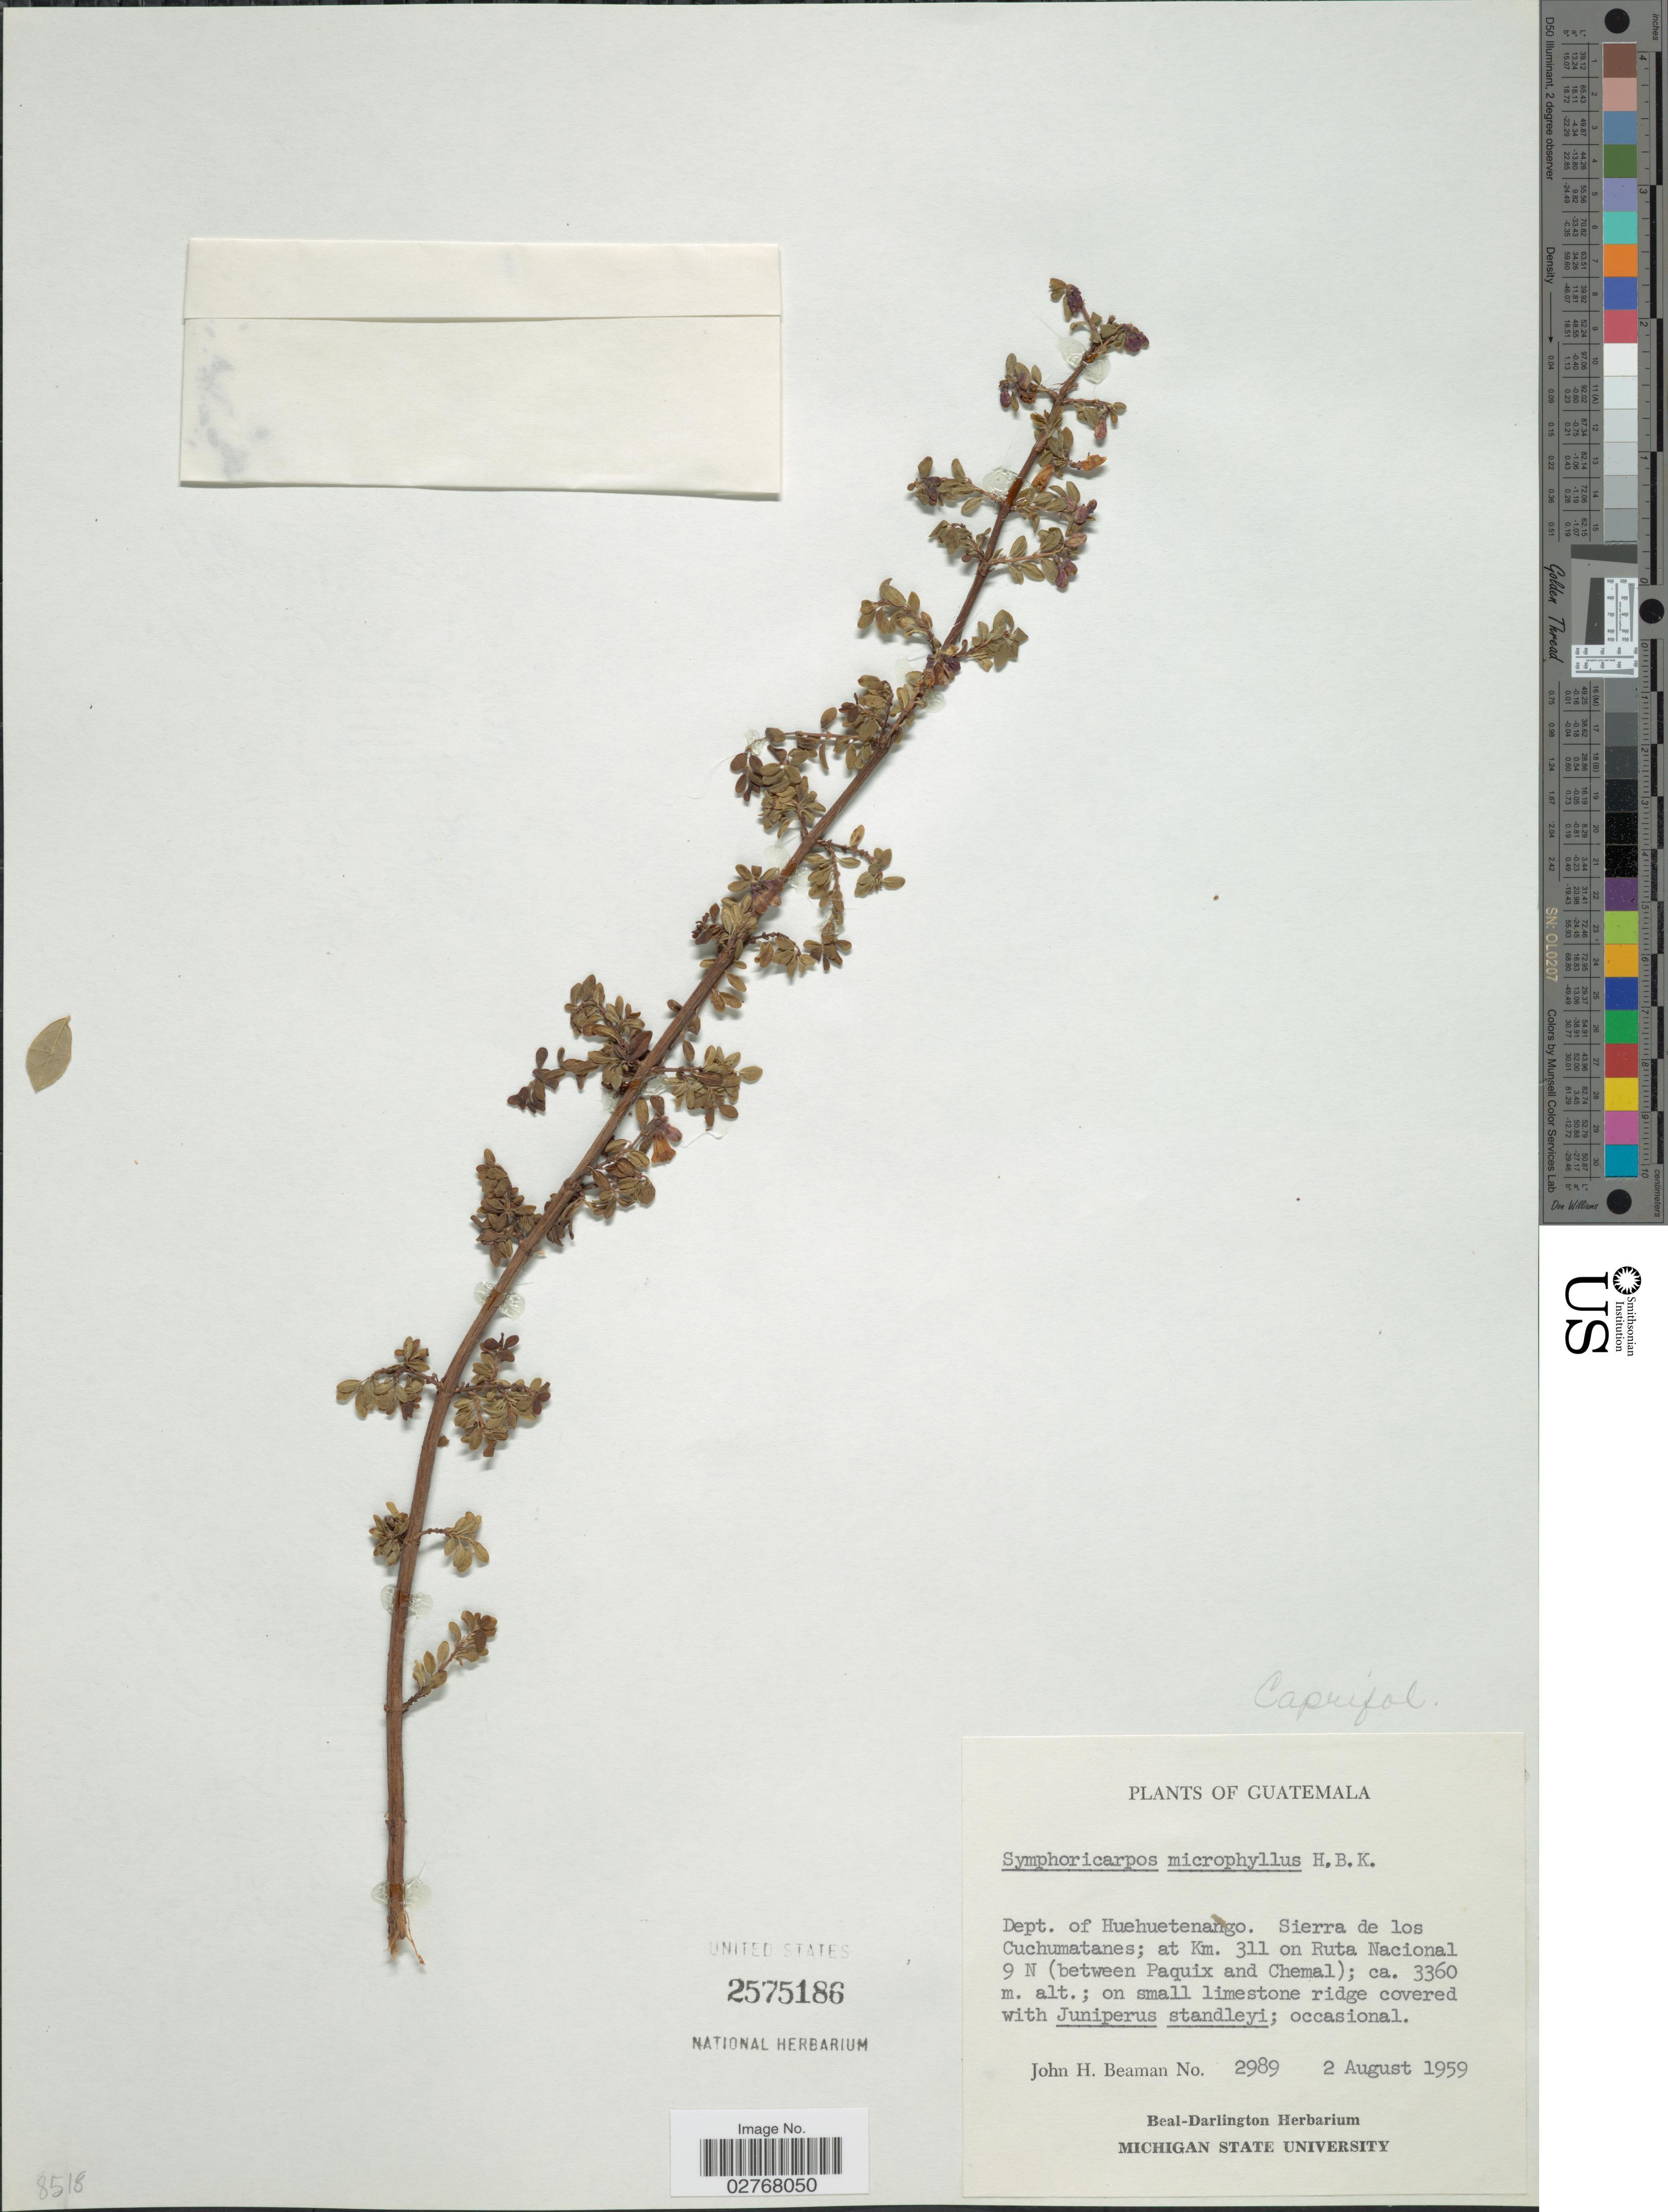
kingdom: Plantae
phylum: Tracheophyta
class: Magnoliopsida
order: Dipsacales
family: Caprifoliaceae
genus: Symphoricarpos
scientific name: Symphoricarpos microphyllus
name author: Kunth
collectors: J. H. Beaman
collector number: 2989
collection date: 1959-08-02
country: Guatemala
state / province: Huehuetenango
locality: Dept. of Huehuetenango. Sierra de los Cuchumatanes; at Km. 311 on Ruta Nacional 9 N (between Paquix and Chemal).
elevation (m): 3360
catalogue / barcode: US 2575186